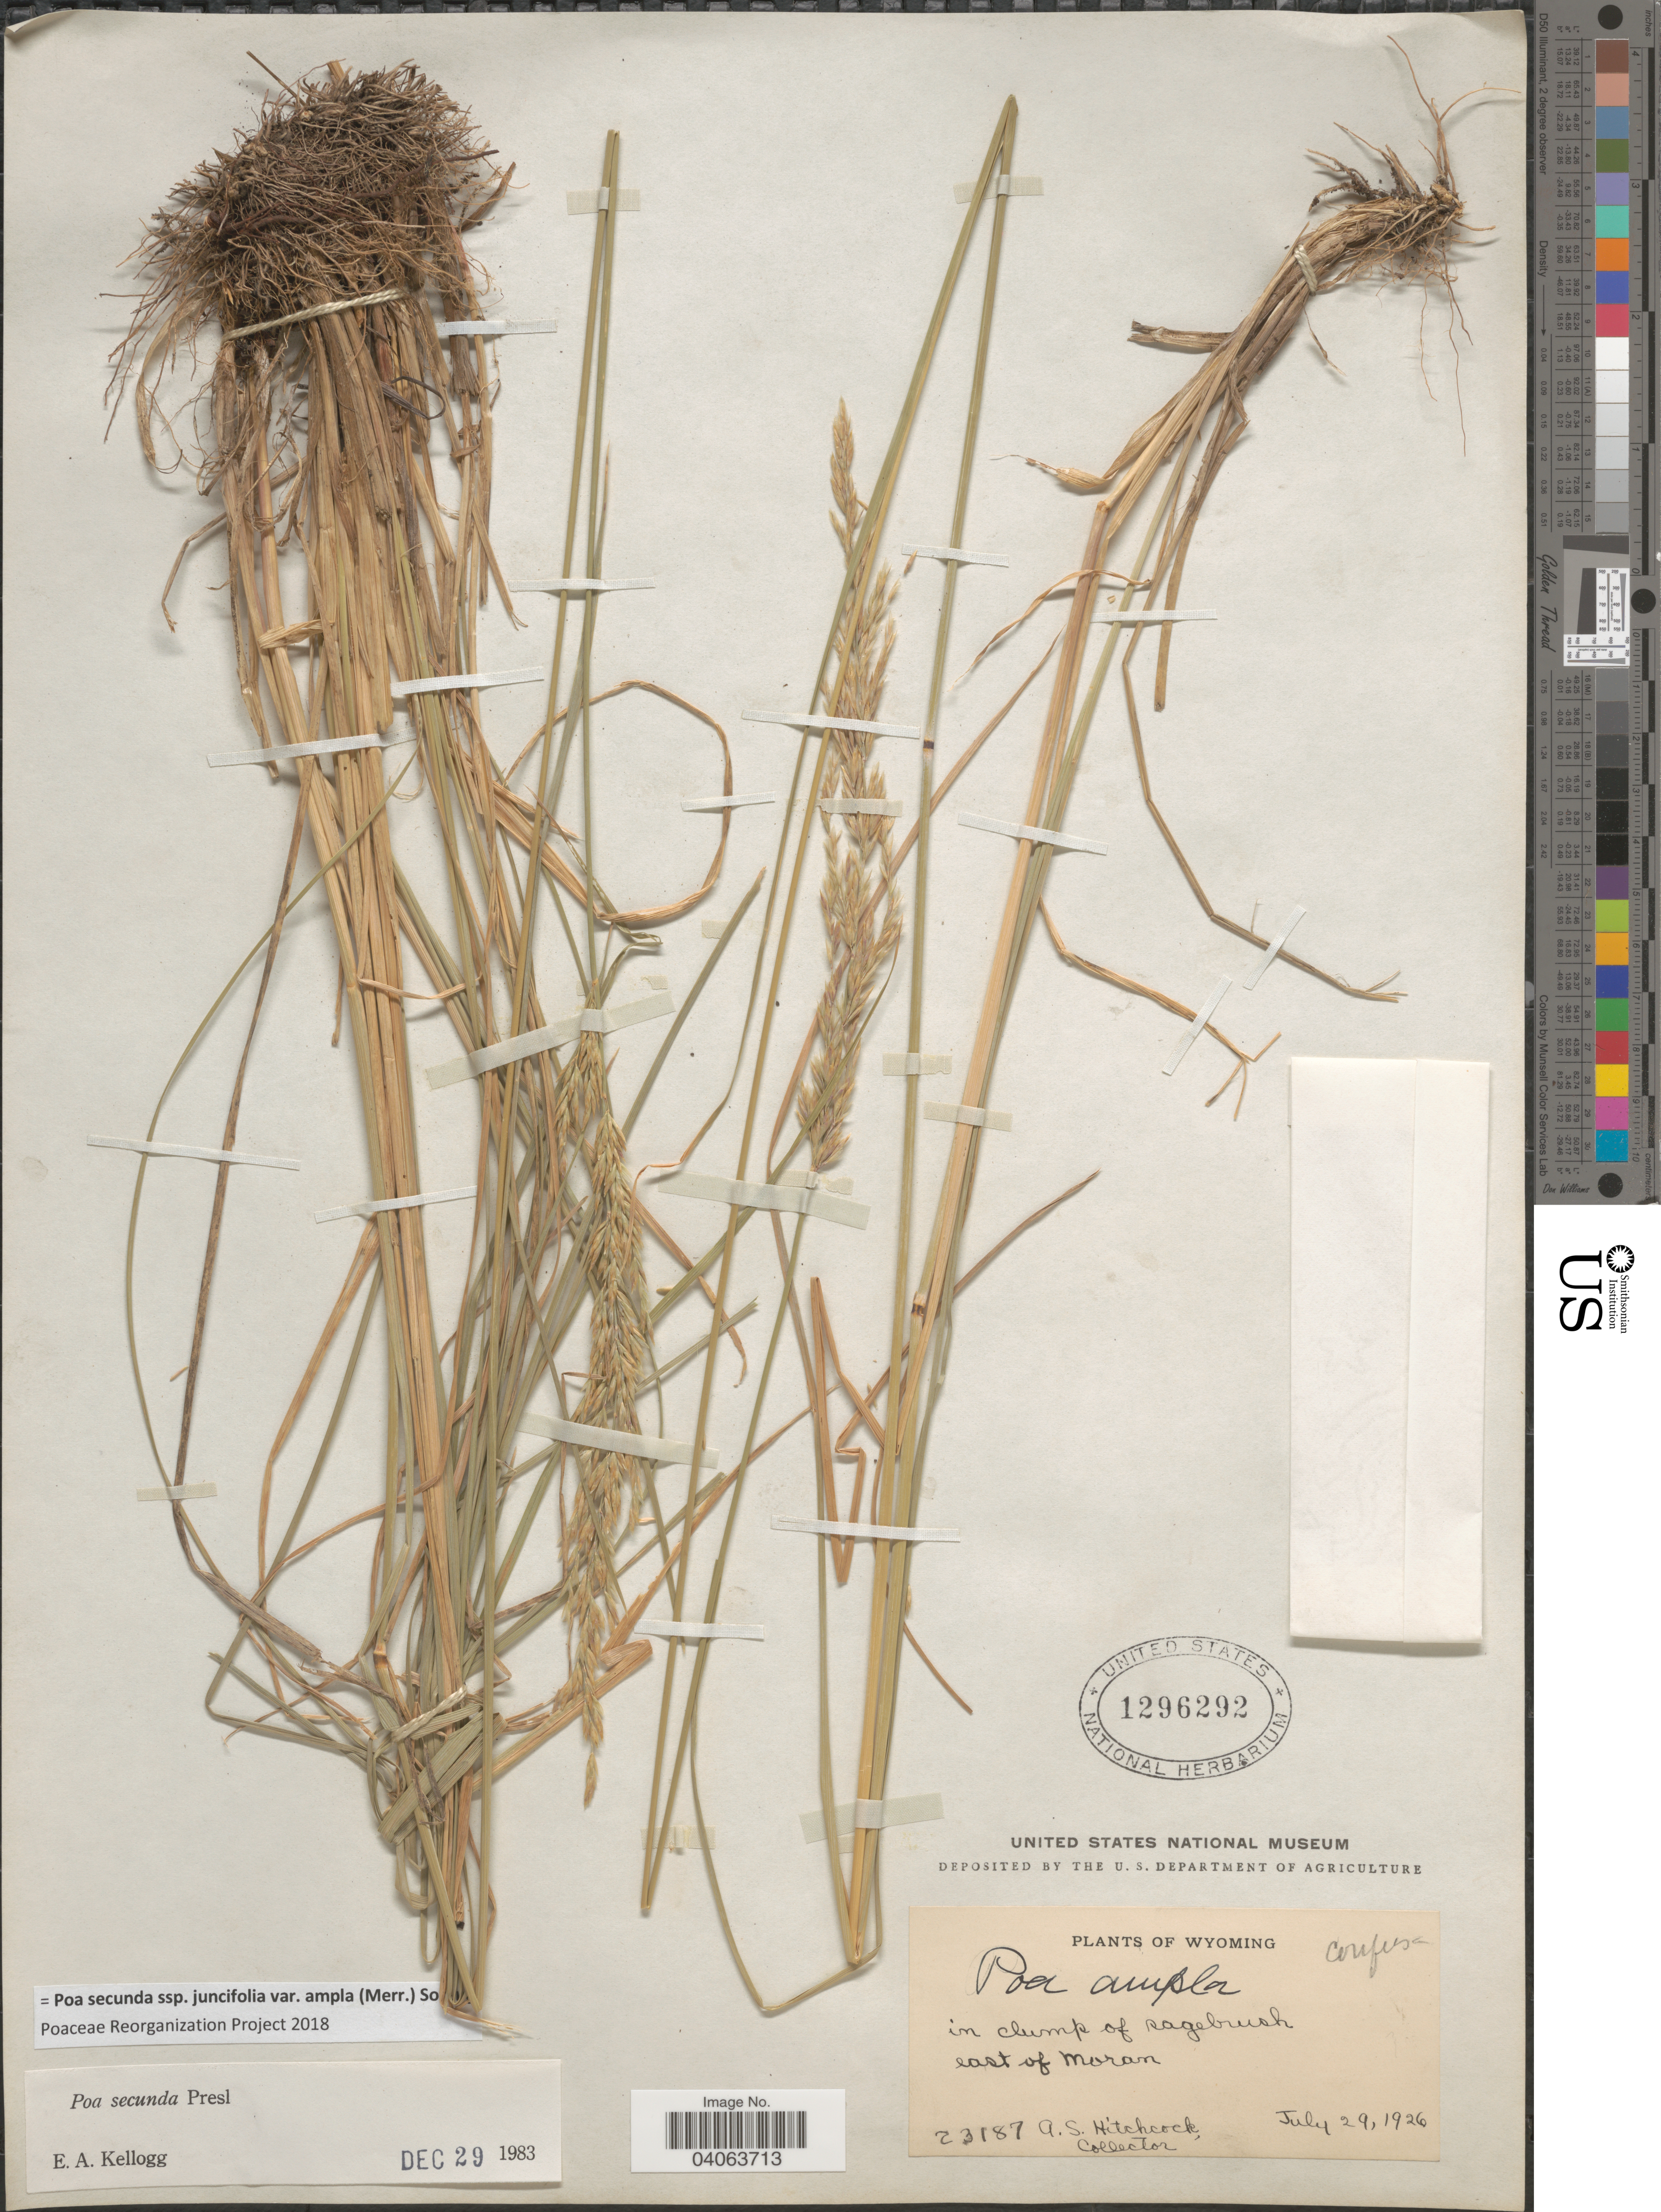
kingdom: Plantae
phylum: Tracheophyta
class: Liliopsida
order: Poales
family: Poaceae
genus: Poa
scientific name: Poa secunda subsp. juncifolia var. ampla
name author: (Merr.) Soreng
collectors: A. S. Hitchcock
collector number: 23187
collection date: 1926-07-29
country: United States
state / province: Wyoming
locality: In clump of sagebrush east of Moran.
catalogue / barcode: US 1296292